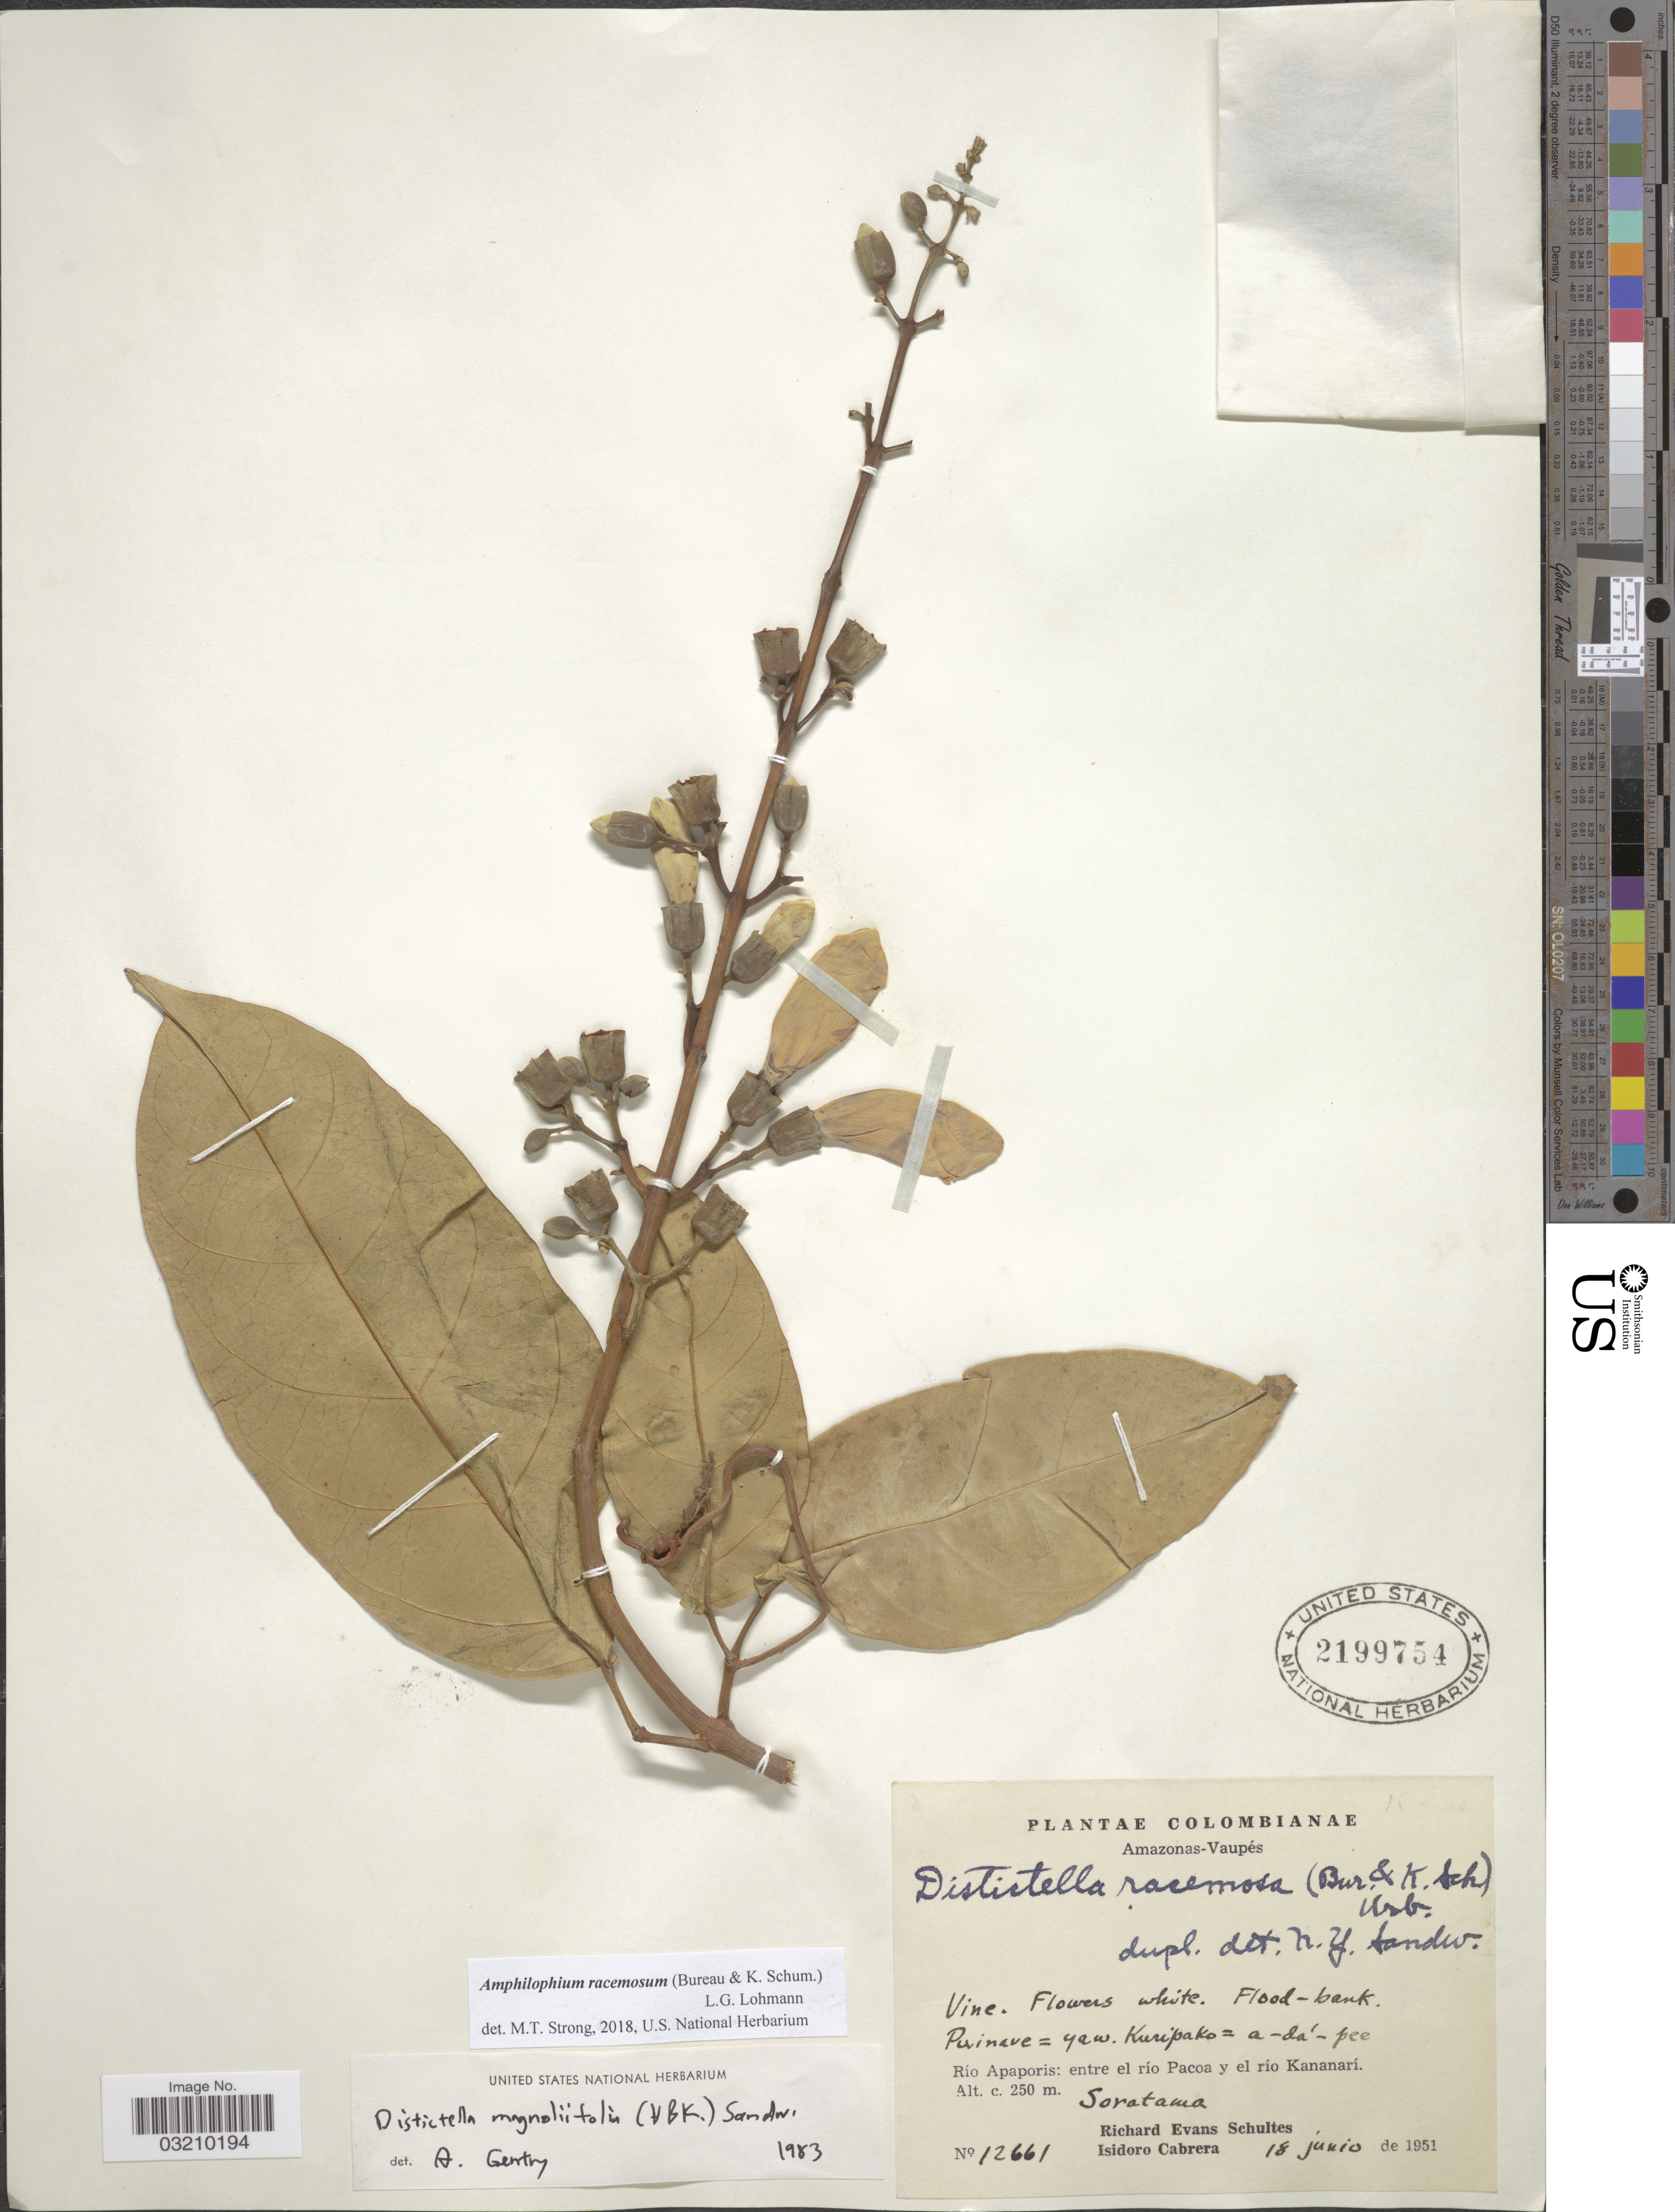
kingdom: Plantae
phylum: Tracheophyta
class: Magnoliopsida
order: Lamiales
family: Bignoniaceae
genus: Amphilophium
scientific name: Amphilophium racemosum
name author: (Bureau & K. Schum.) L.G. Lohmann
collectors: R. E. Schultes & I. Cabrera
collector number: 12661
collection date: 1951-06-18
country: Colombia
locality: Amazonas-Vaupés. Río Apaporis: entre el río Pacoa y el río Kananarí. Soratama.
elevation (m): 250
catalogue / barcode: US 2199754